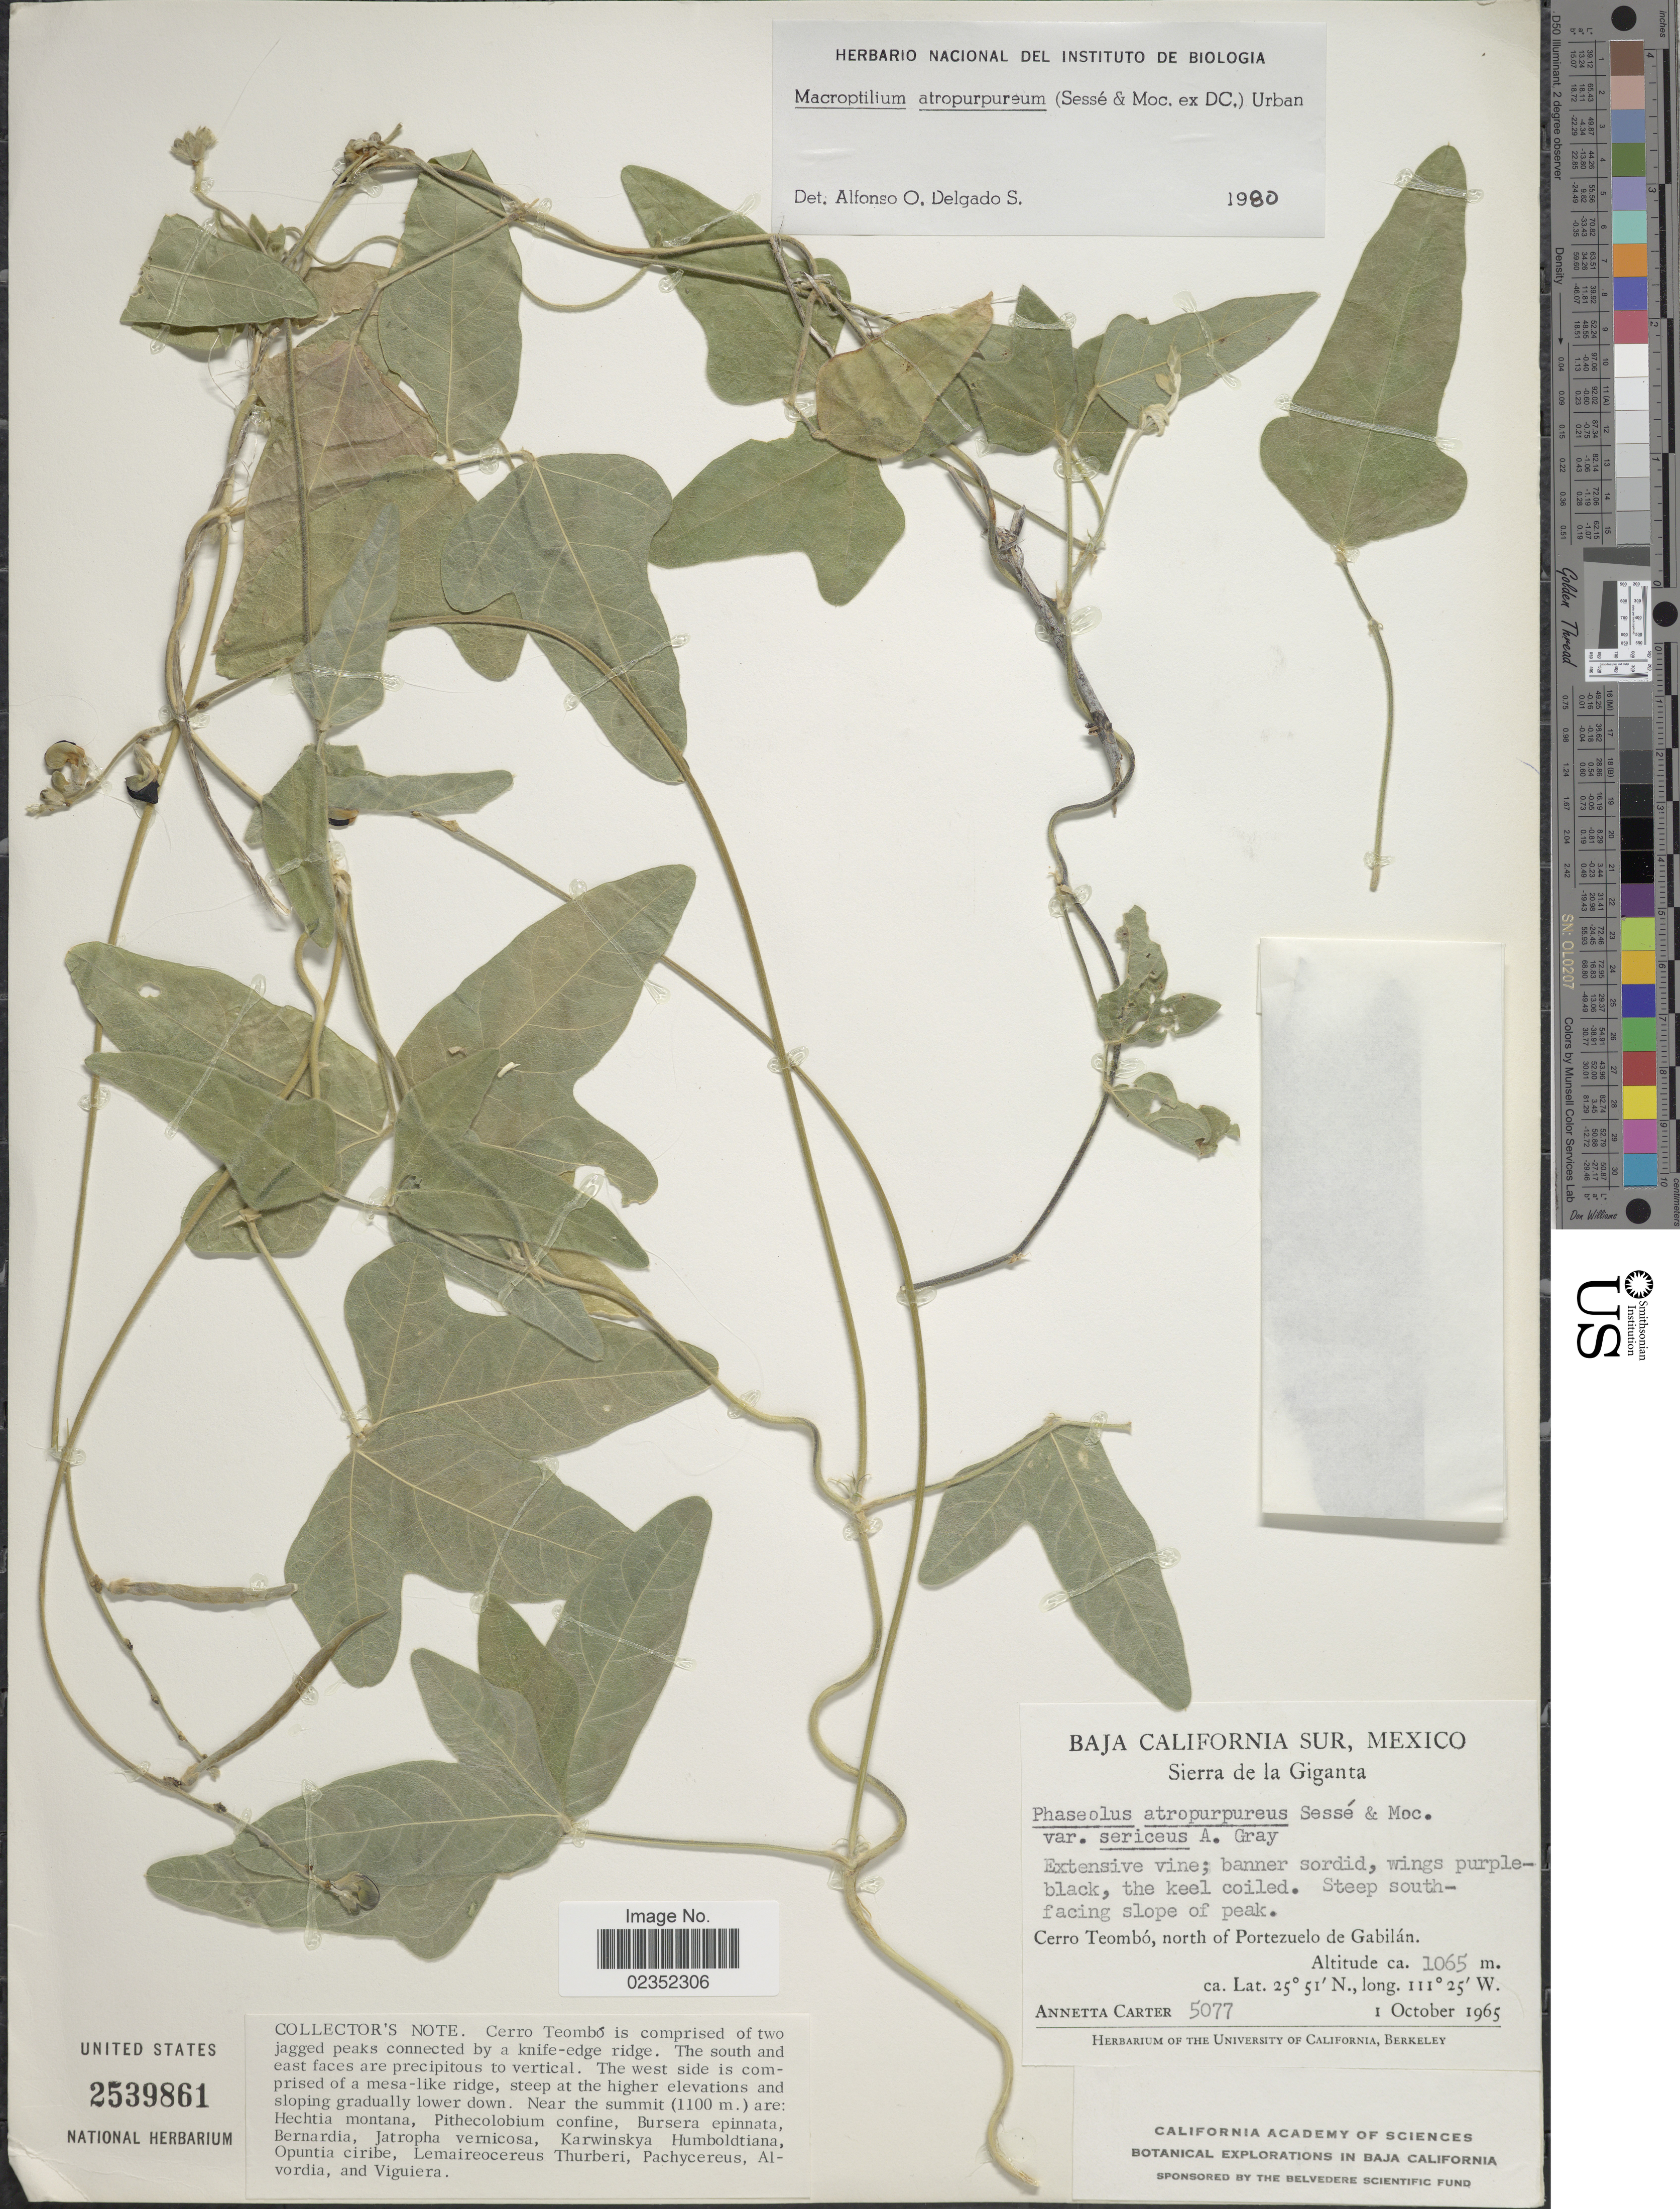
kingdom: Plantae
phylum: Tracheophyta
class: Magnoliopsida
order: Fabales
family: Fabaceae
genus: Macroptilium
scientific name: Macroptilium atropurpureum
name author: (DC.) Urb.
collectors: A. Carter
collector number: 5077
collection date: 1965-10-01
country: Mexico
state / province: Baja California Sur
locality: Sierra de la Giganta. Cerro Teombó, north of Portezuelo de Gabilán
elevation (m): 1065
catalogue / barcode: US 2539861